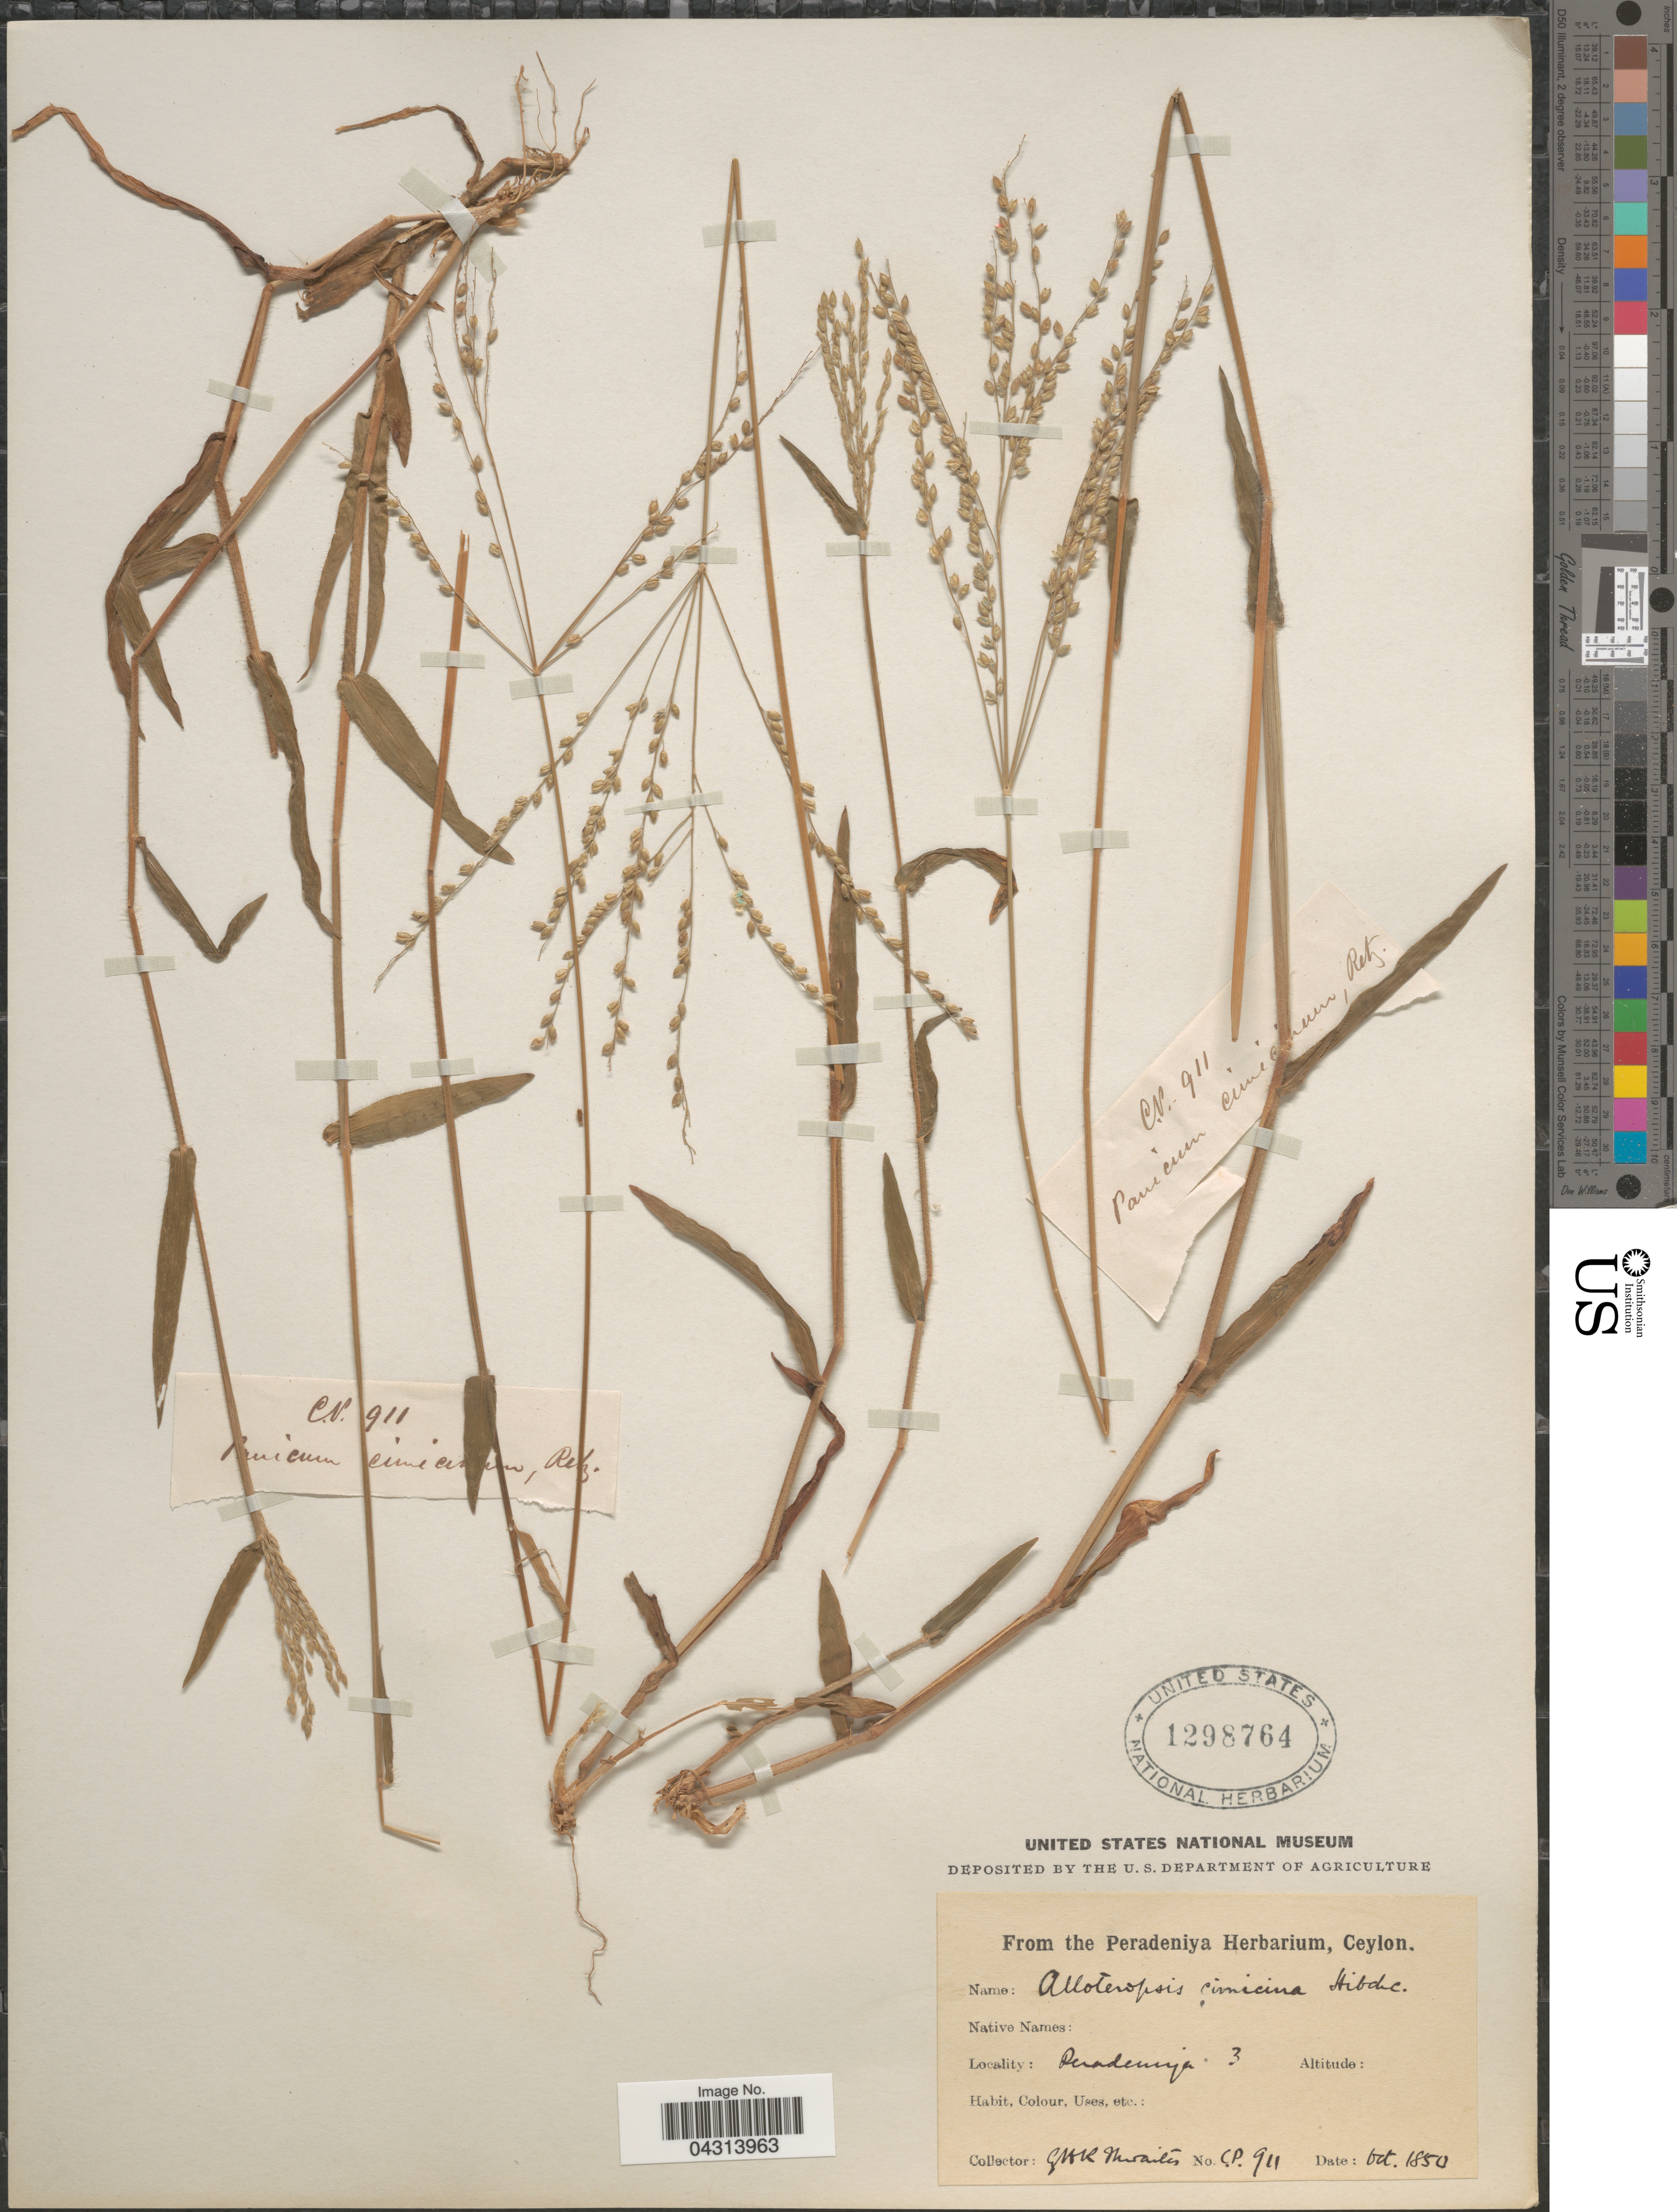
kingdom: Plantae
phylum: Tracheophyta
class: Liliopsida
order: Poales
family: Poaceae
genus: Alloteropsis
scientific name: Alloteropsis cimicina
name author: (L.) Stapf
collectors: G. H. K. Thwaites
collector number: C.P.911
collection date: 1850-10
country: Sri Lanka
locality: Ceylon. Peradeniya.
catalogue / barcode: US 1298764